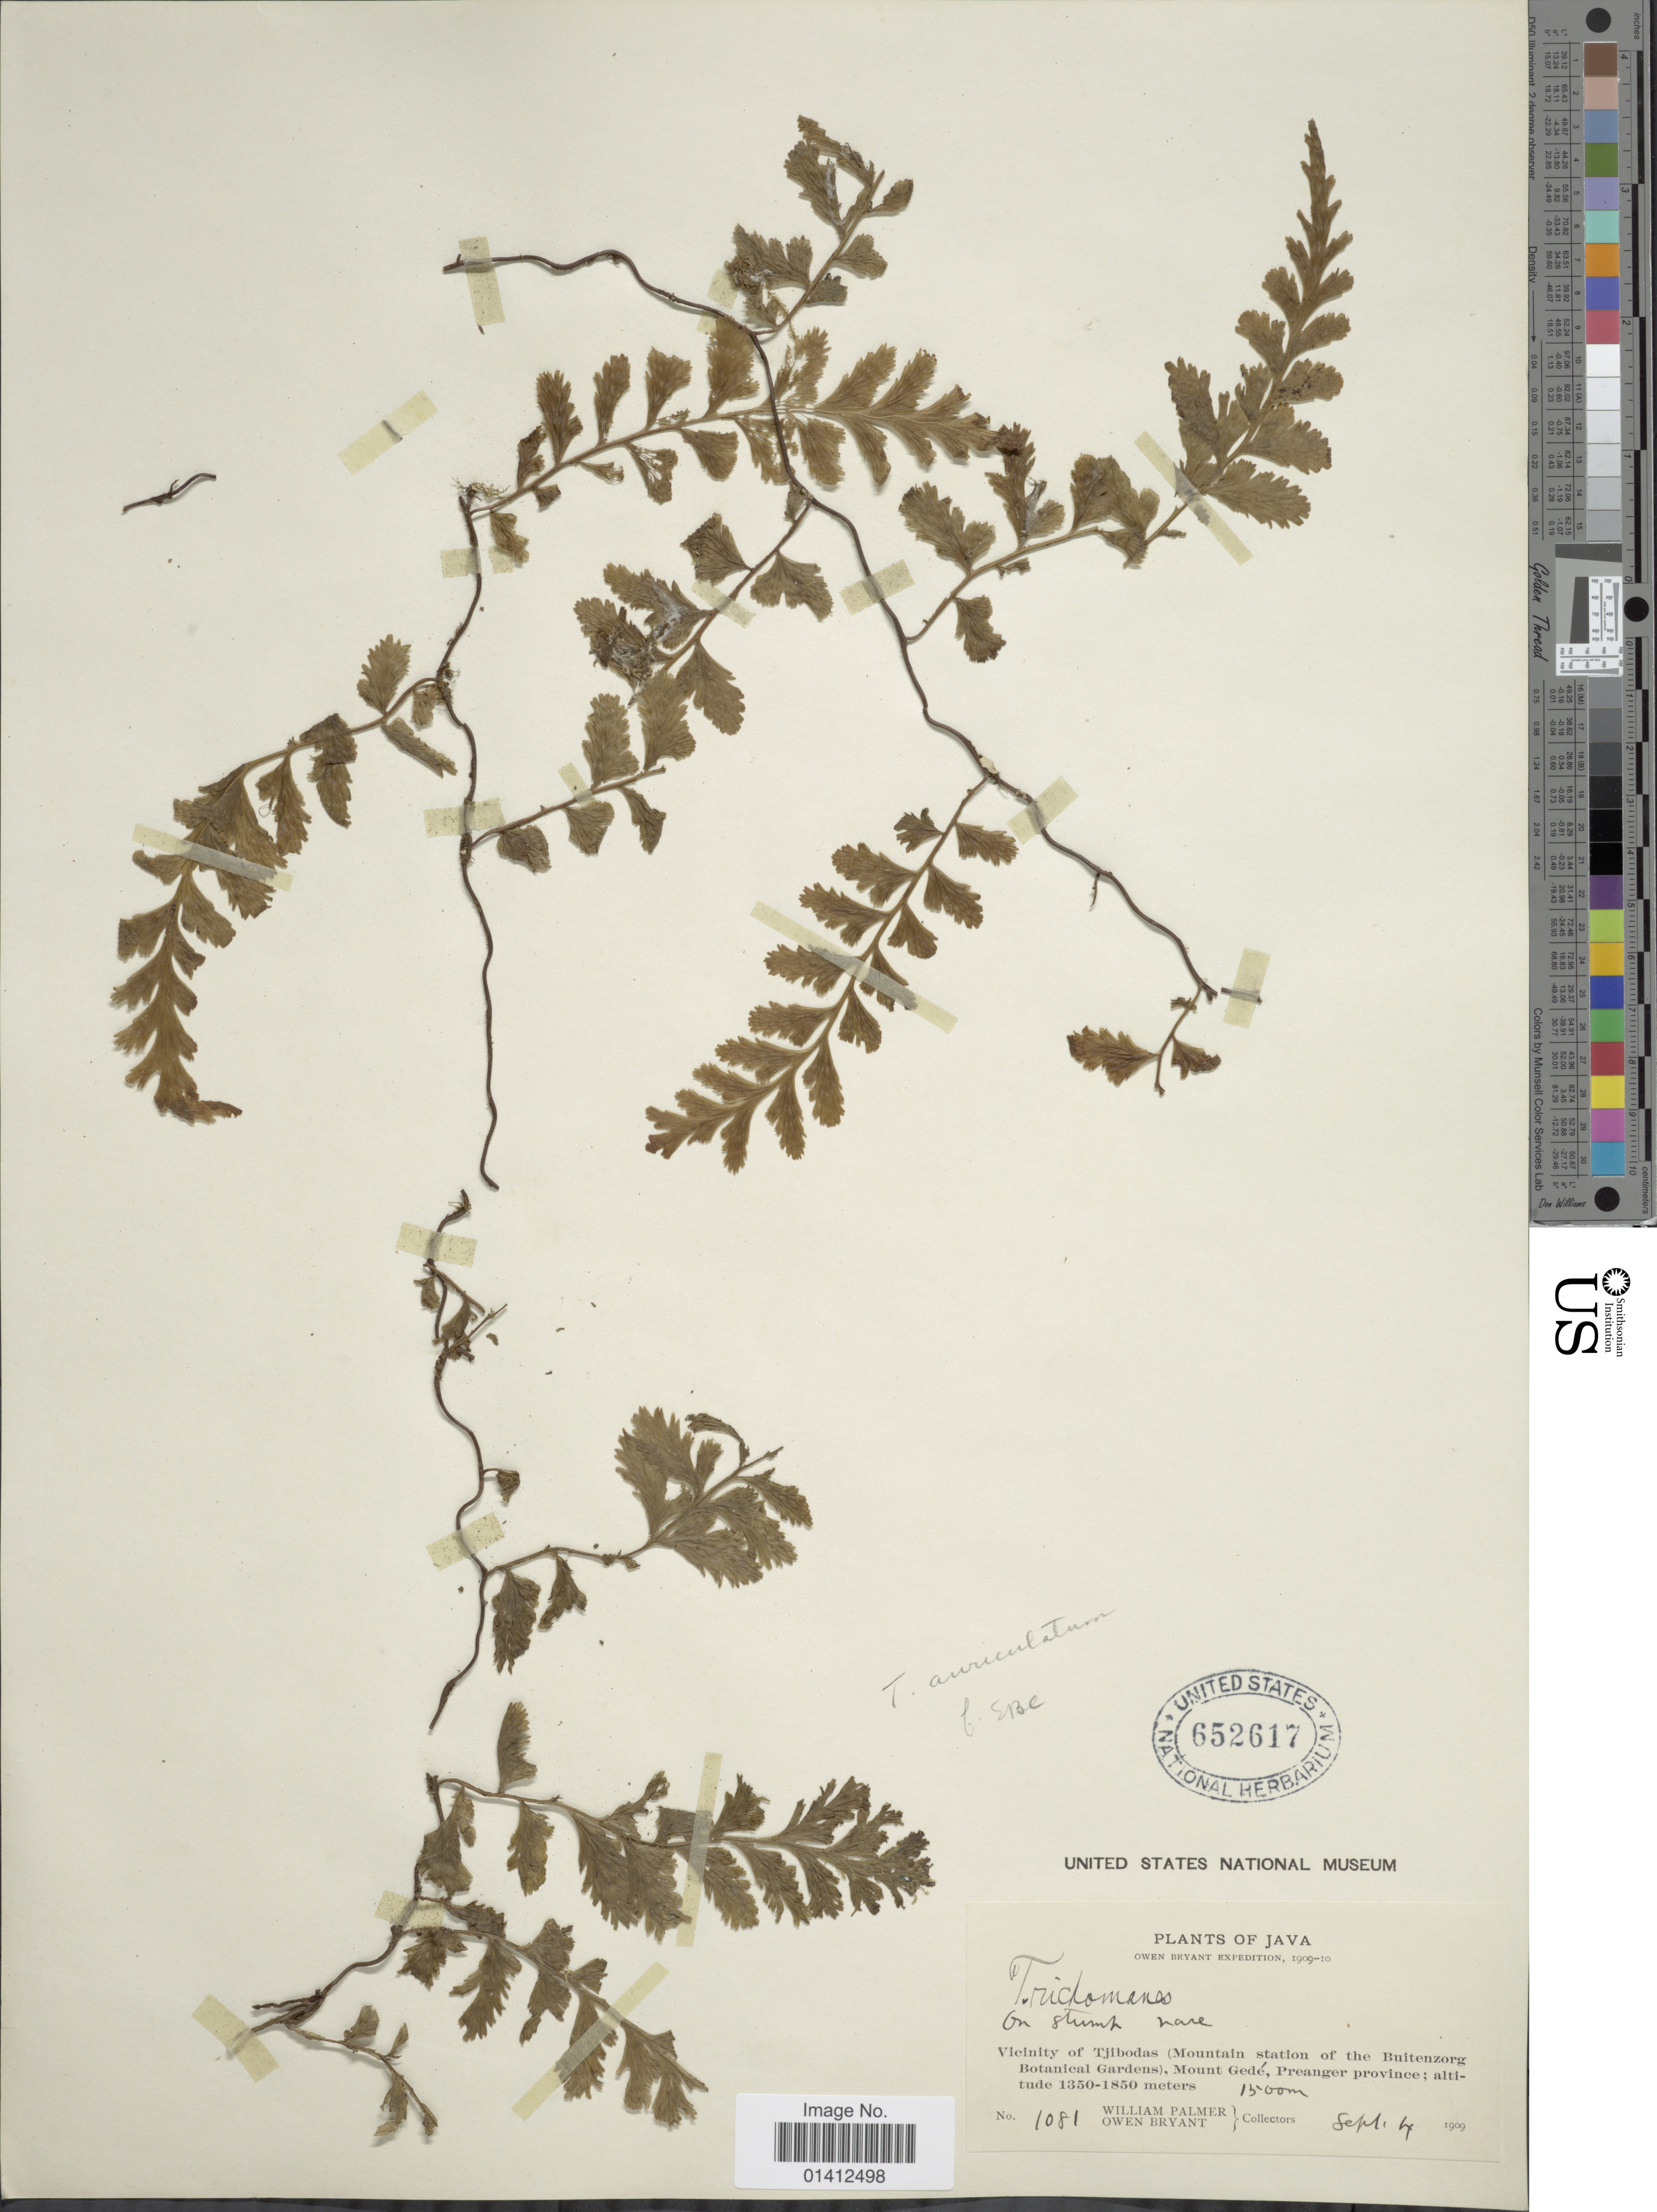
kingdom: Plantae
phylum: Tracheophyta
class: Polypodiopsida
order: Hymenophyllales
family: Hymenophyllaceae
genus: Vandenboschia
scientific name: Vandenboschia auriculata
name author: (Blume) Copel.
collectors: W. Palmer & O. Bryant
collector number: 1081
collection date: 1909-09-04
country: Indonesia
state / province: Java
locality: Vicinity of Tjibodas (Mountain station of the Buitenzorg Botanical Gardens), Mount Gedé, Preanger province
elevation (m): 1350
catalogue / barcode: US 652617